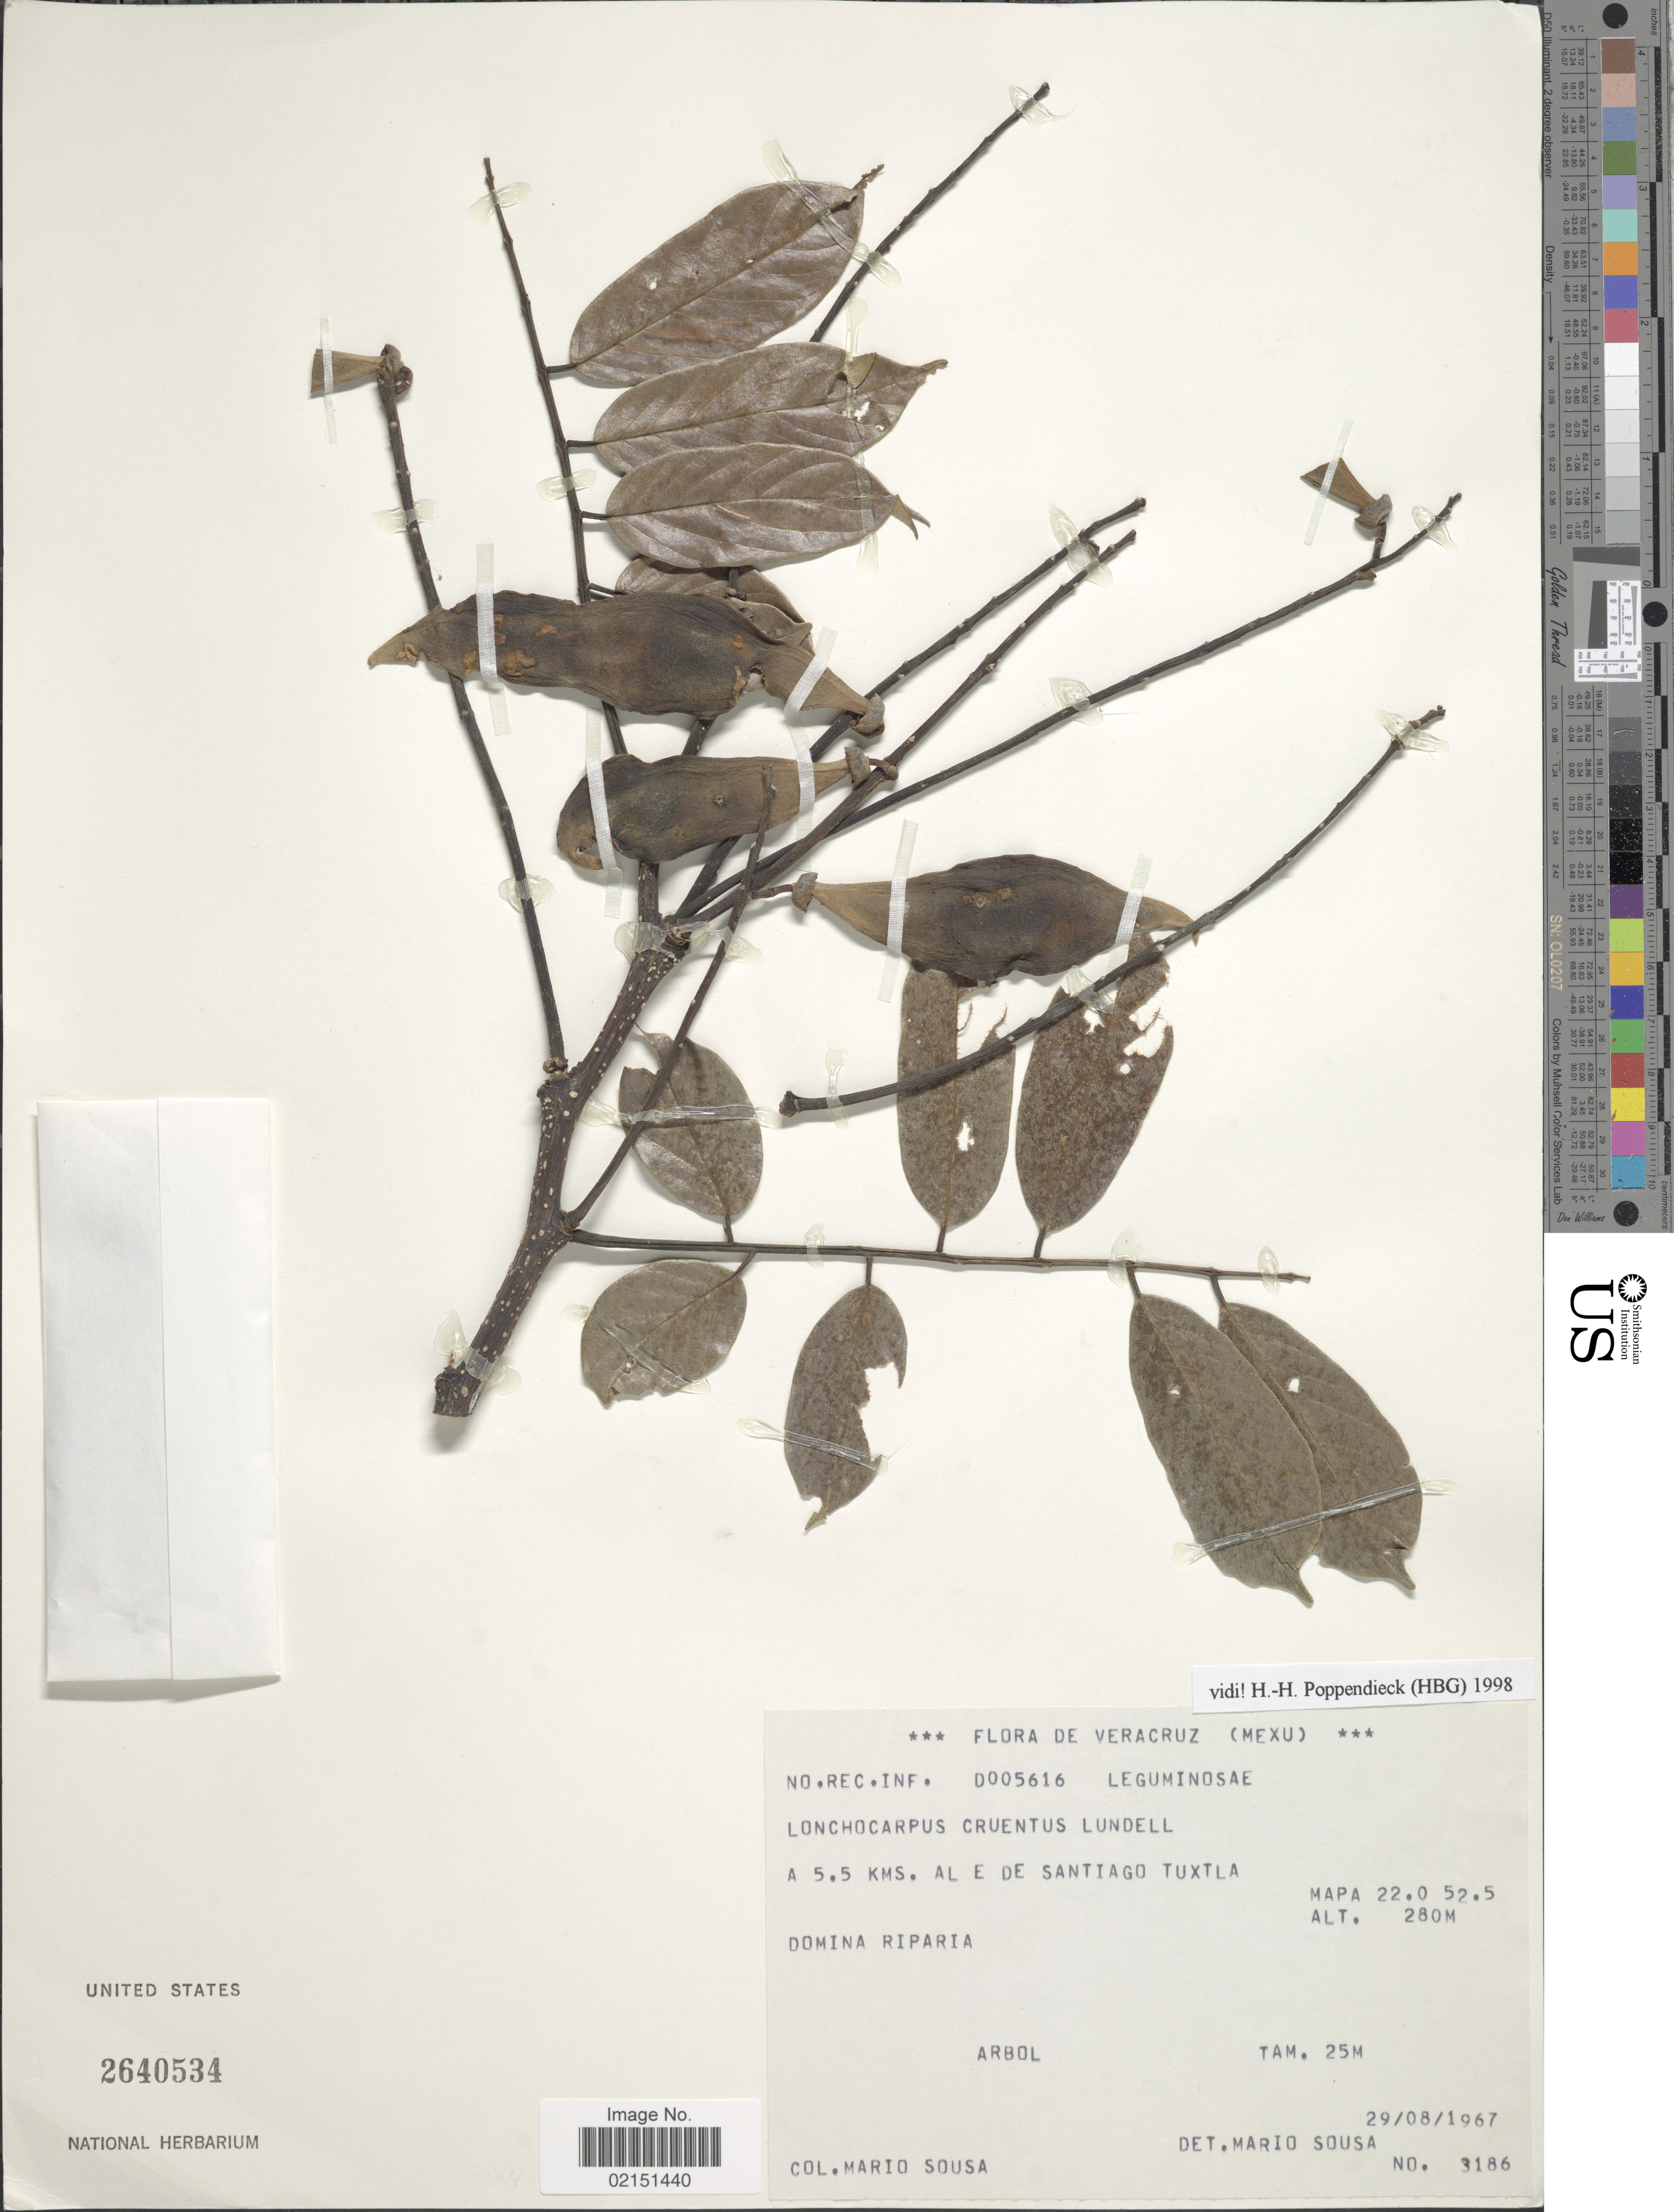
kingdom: Plantae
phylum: Tracheophyta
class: Magnoliopsida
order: Fabales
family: Fabaceae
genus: Lonchocarpus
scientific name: Lonchocarpus cruentus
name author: Lundell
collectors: M. Sousa S.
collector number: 3186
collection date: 1967-08-29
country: Mexico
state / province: Veracruz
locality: A 5.5 Kms. Al E de Santiago Tuxtla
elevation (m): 280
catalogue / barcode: US 2640534